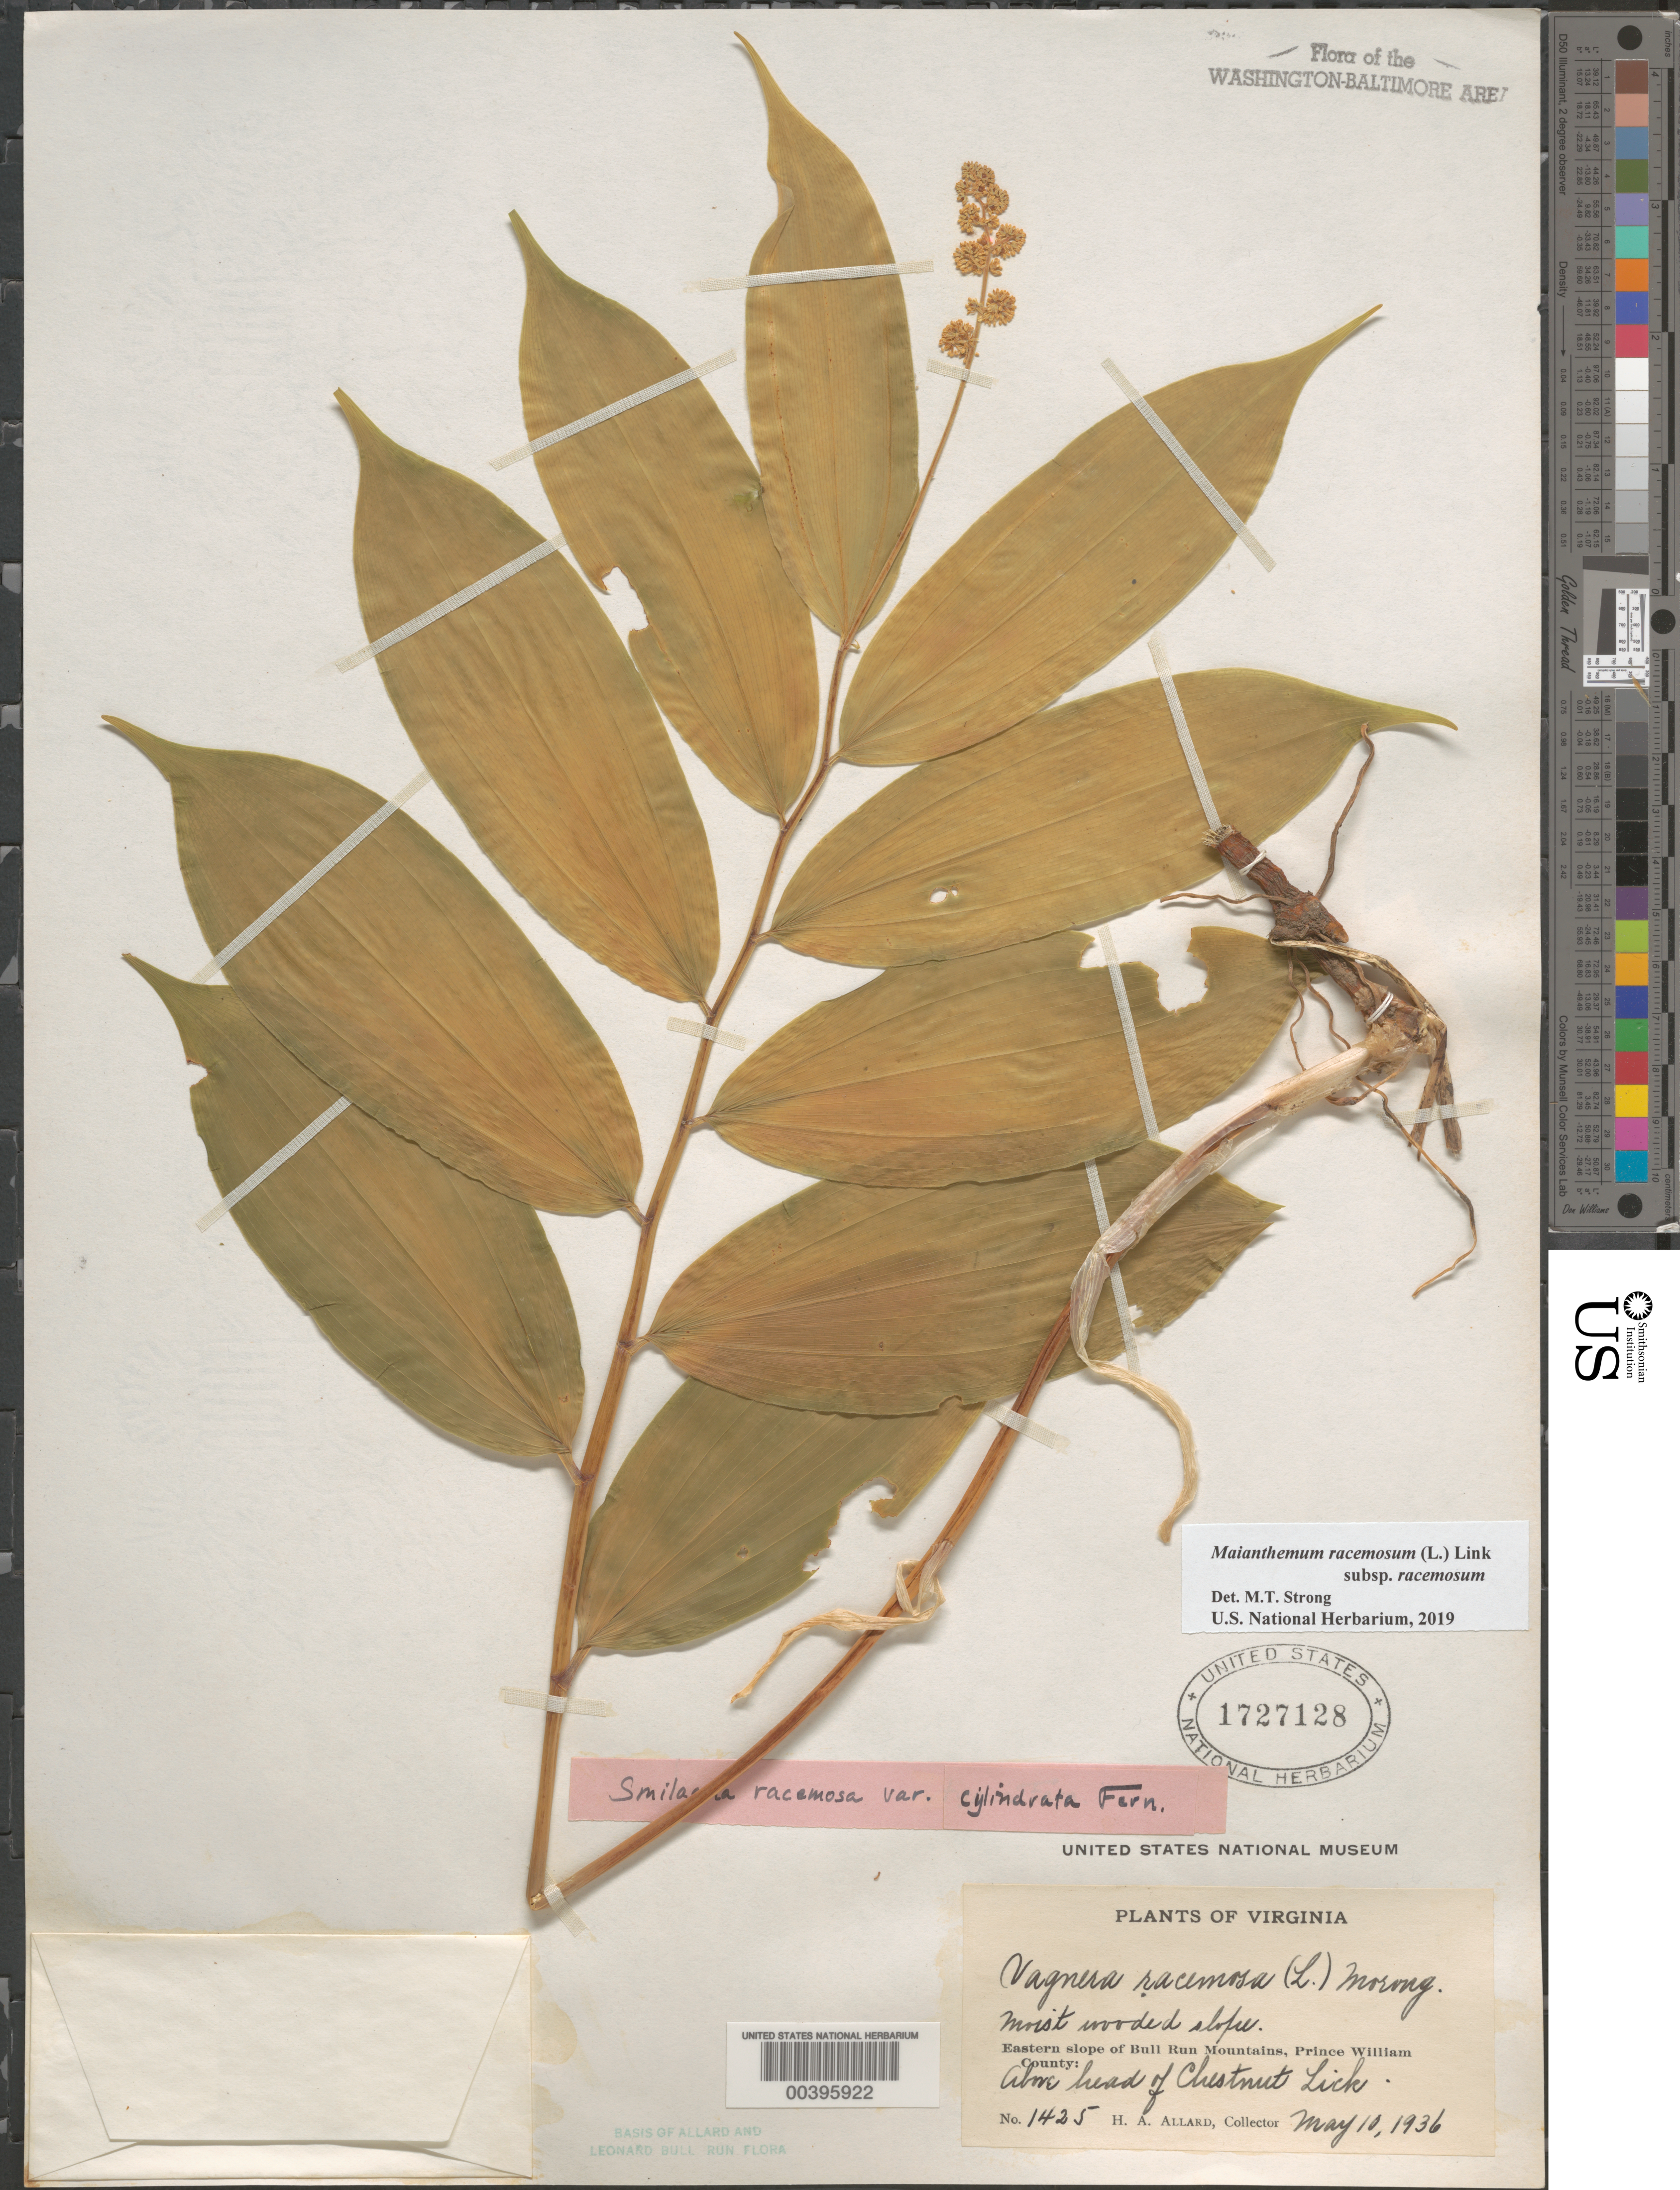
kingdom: Plantae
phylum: Tracheophyta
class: Liliopsida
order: Asparagales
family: Asparagaceae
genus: Maianthemum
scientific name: Maianthemum racemosum subsp. racemosum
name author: (L.) Link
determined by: Strong, Mark T., (BOT), Smithsonian Institution - National Museum of Natural History (UNITED STATES)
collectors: H. A. Allard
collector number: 1425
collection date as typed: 10 May 1936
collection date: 1936-05-10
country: United States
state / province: Virginia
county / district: Prince William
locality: Chestnut Lick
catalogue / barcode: US 1727128